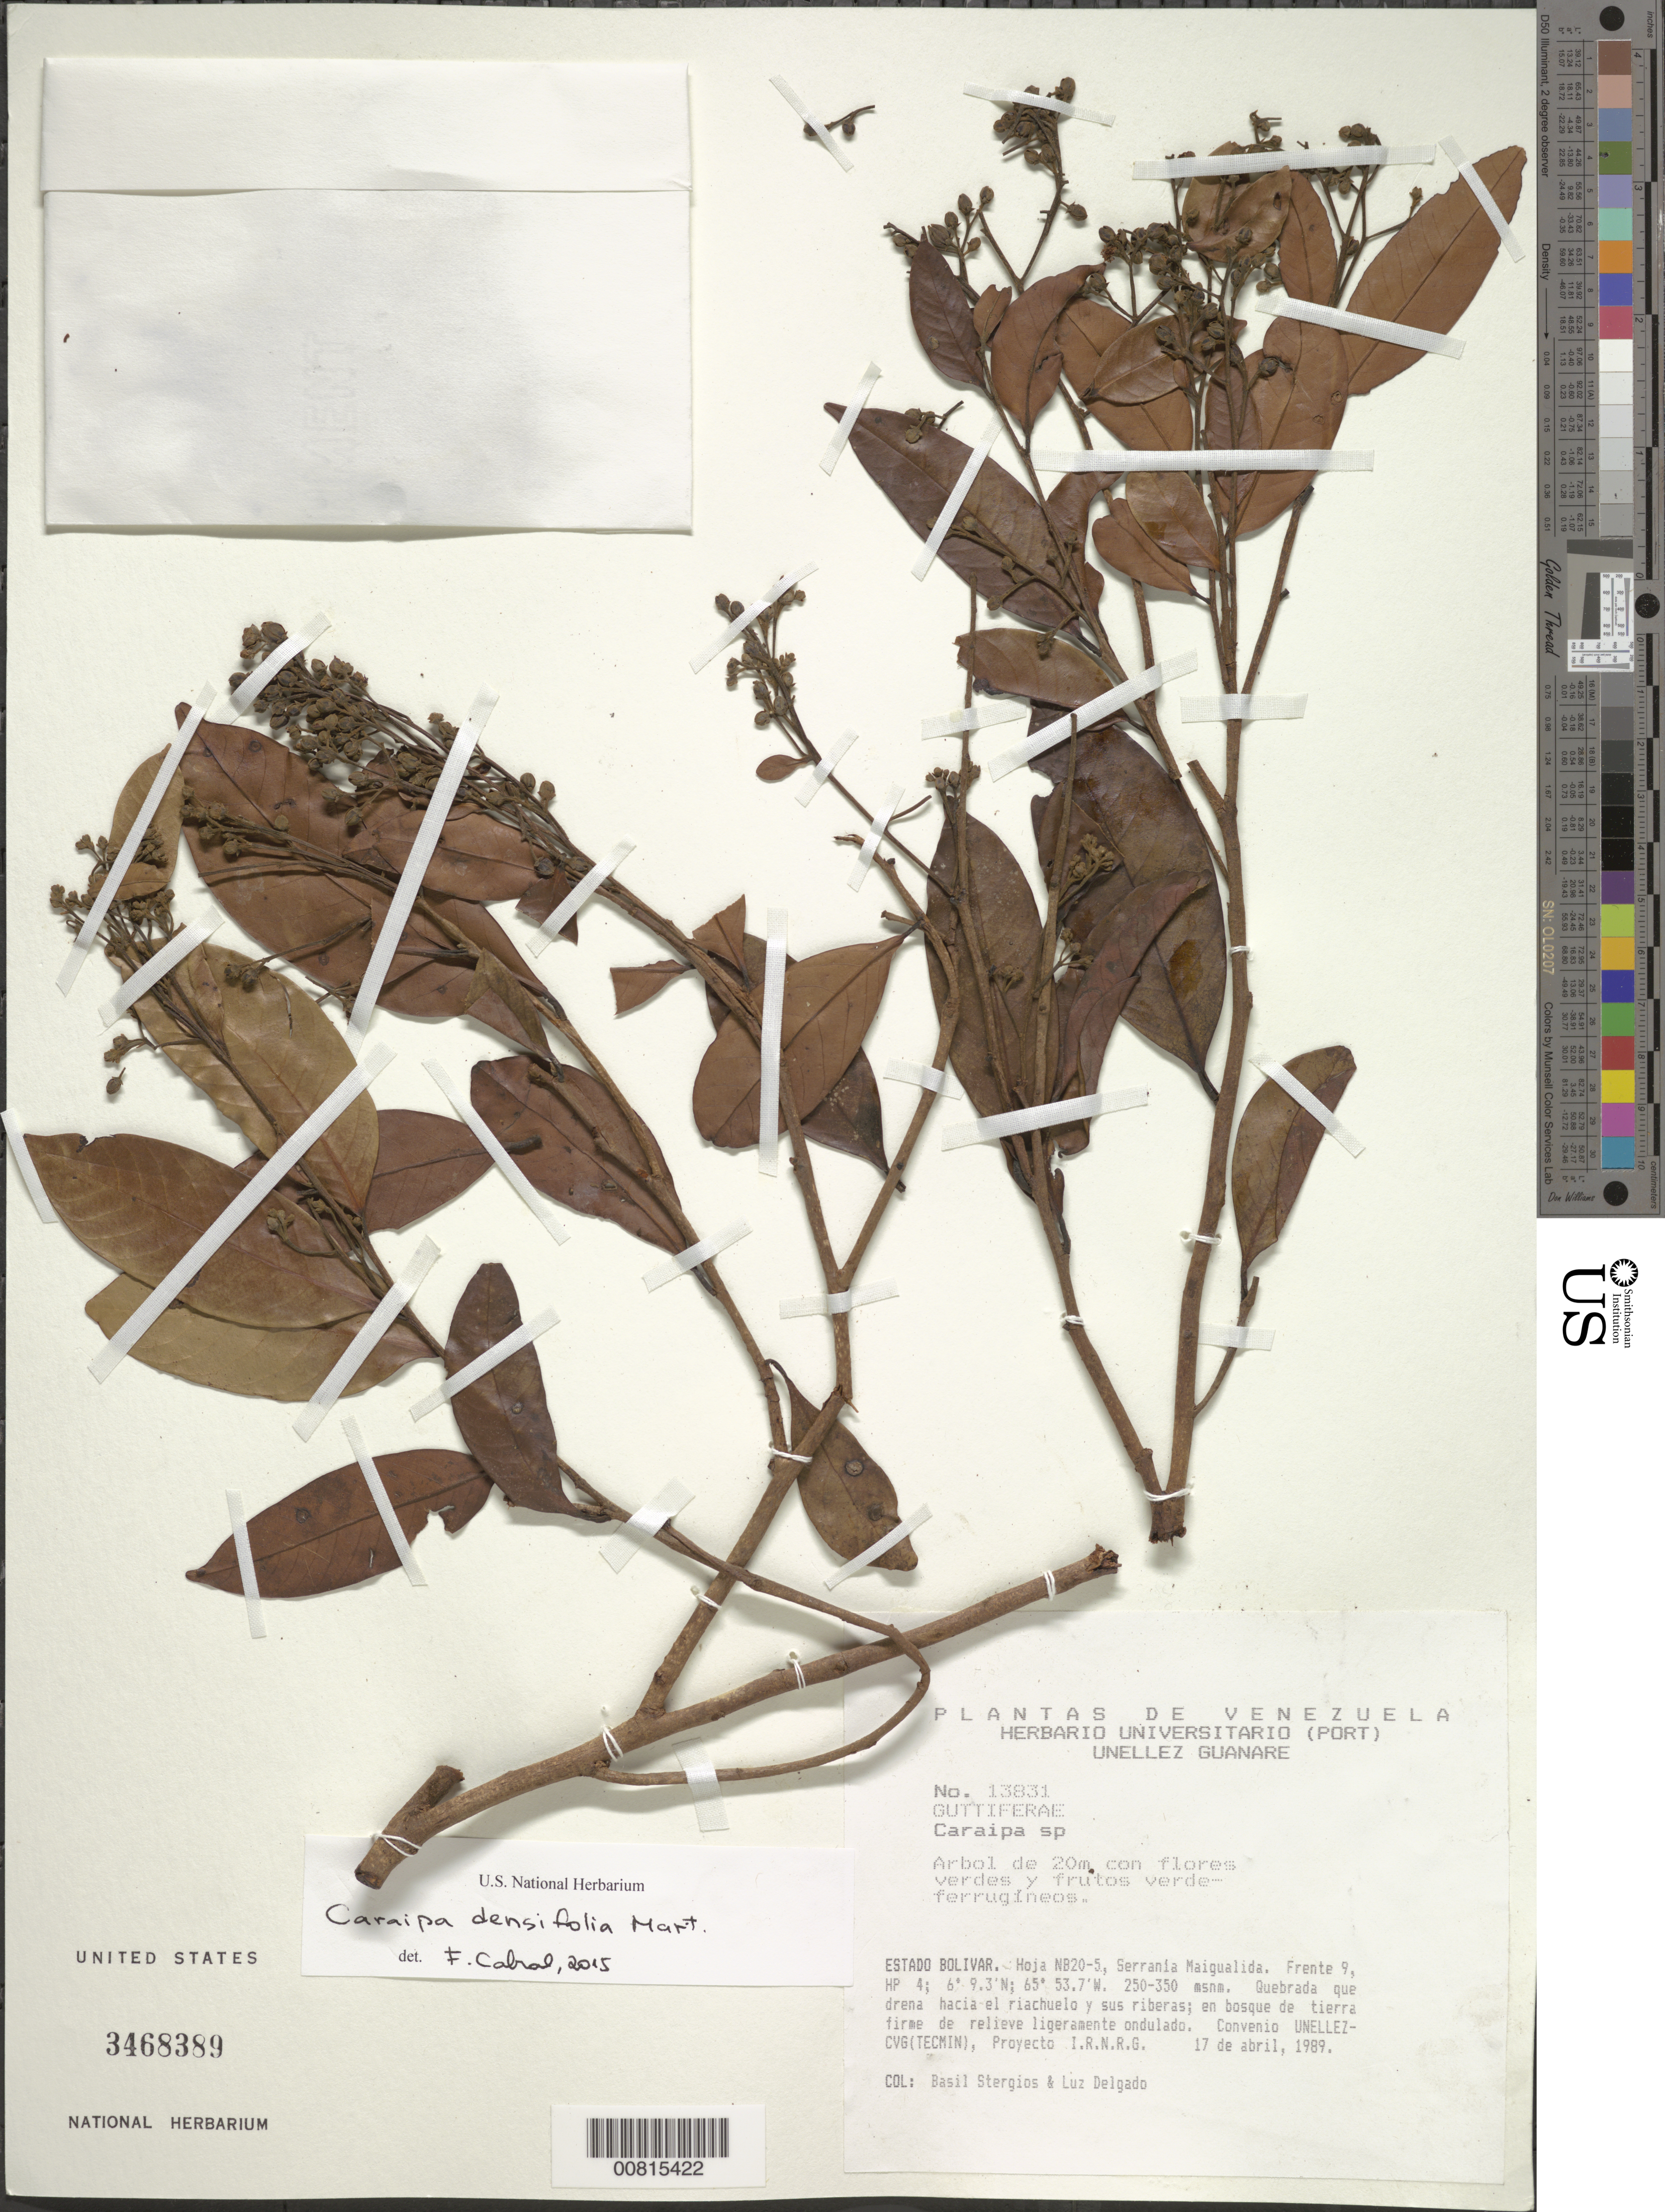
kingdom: Plantae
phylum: Tracheophyta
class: Magnoliopsida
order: Malpighiales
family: Calophyllaceae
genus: Caraipa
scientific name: Caraipa densifolia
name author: Mart.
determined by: Cabral, F. N.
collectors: B. G. Stergios & L. Delgado V.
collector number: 13831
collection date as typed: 17-Apr-89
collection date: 1989-04-17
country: Venezuela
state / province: Bolívar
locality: Serrania Maigualida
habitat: Quebrada que drena hacia el riachuelo y sus riberas; en bosque de tierra firme de relieve ligeramente ondulado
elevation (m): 250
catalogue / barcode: US 3468389